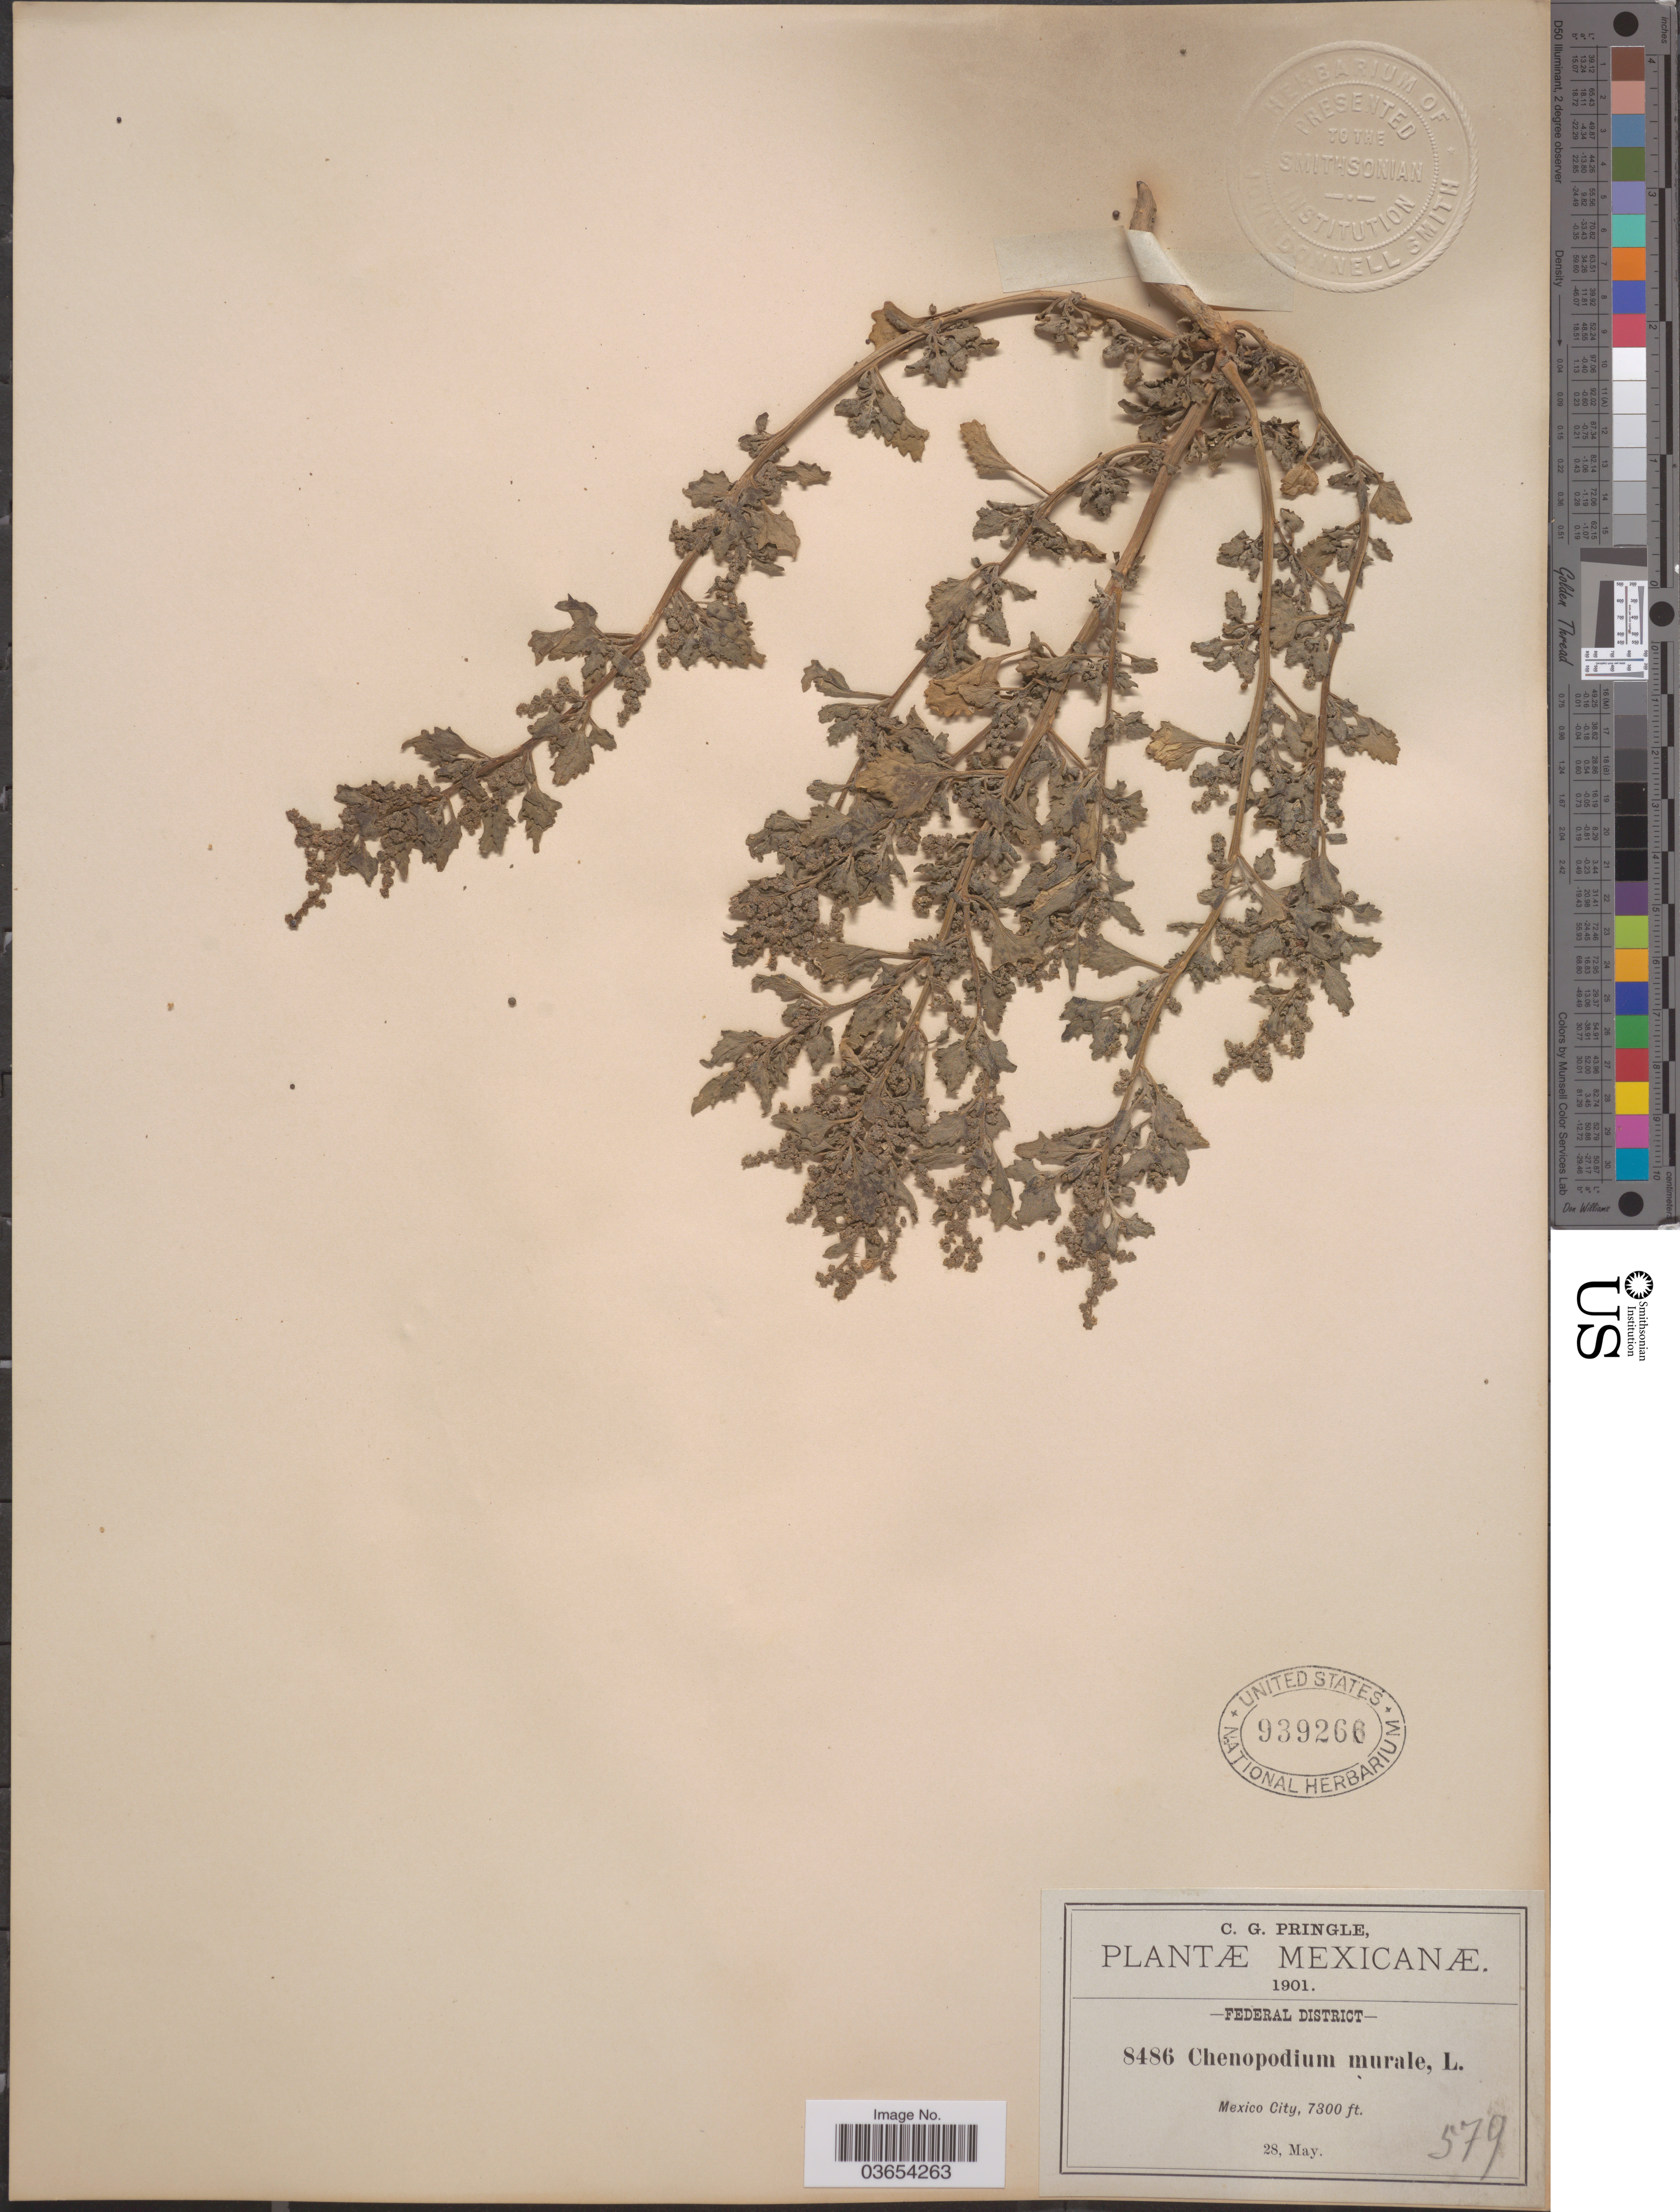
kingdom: Plantae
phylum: Tracheophyta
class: Magnoliopsida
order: Caryophyllales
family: Amaranthaceae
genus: Chenopodium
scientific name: Chenopodium murale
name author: L.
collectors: C. G. Pringle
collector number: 8486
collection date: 1901-05-28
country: Mexico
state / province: Distrito Federal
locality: Federal District. Mexico City.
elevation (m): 2225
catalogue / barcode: US 939266